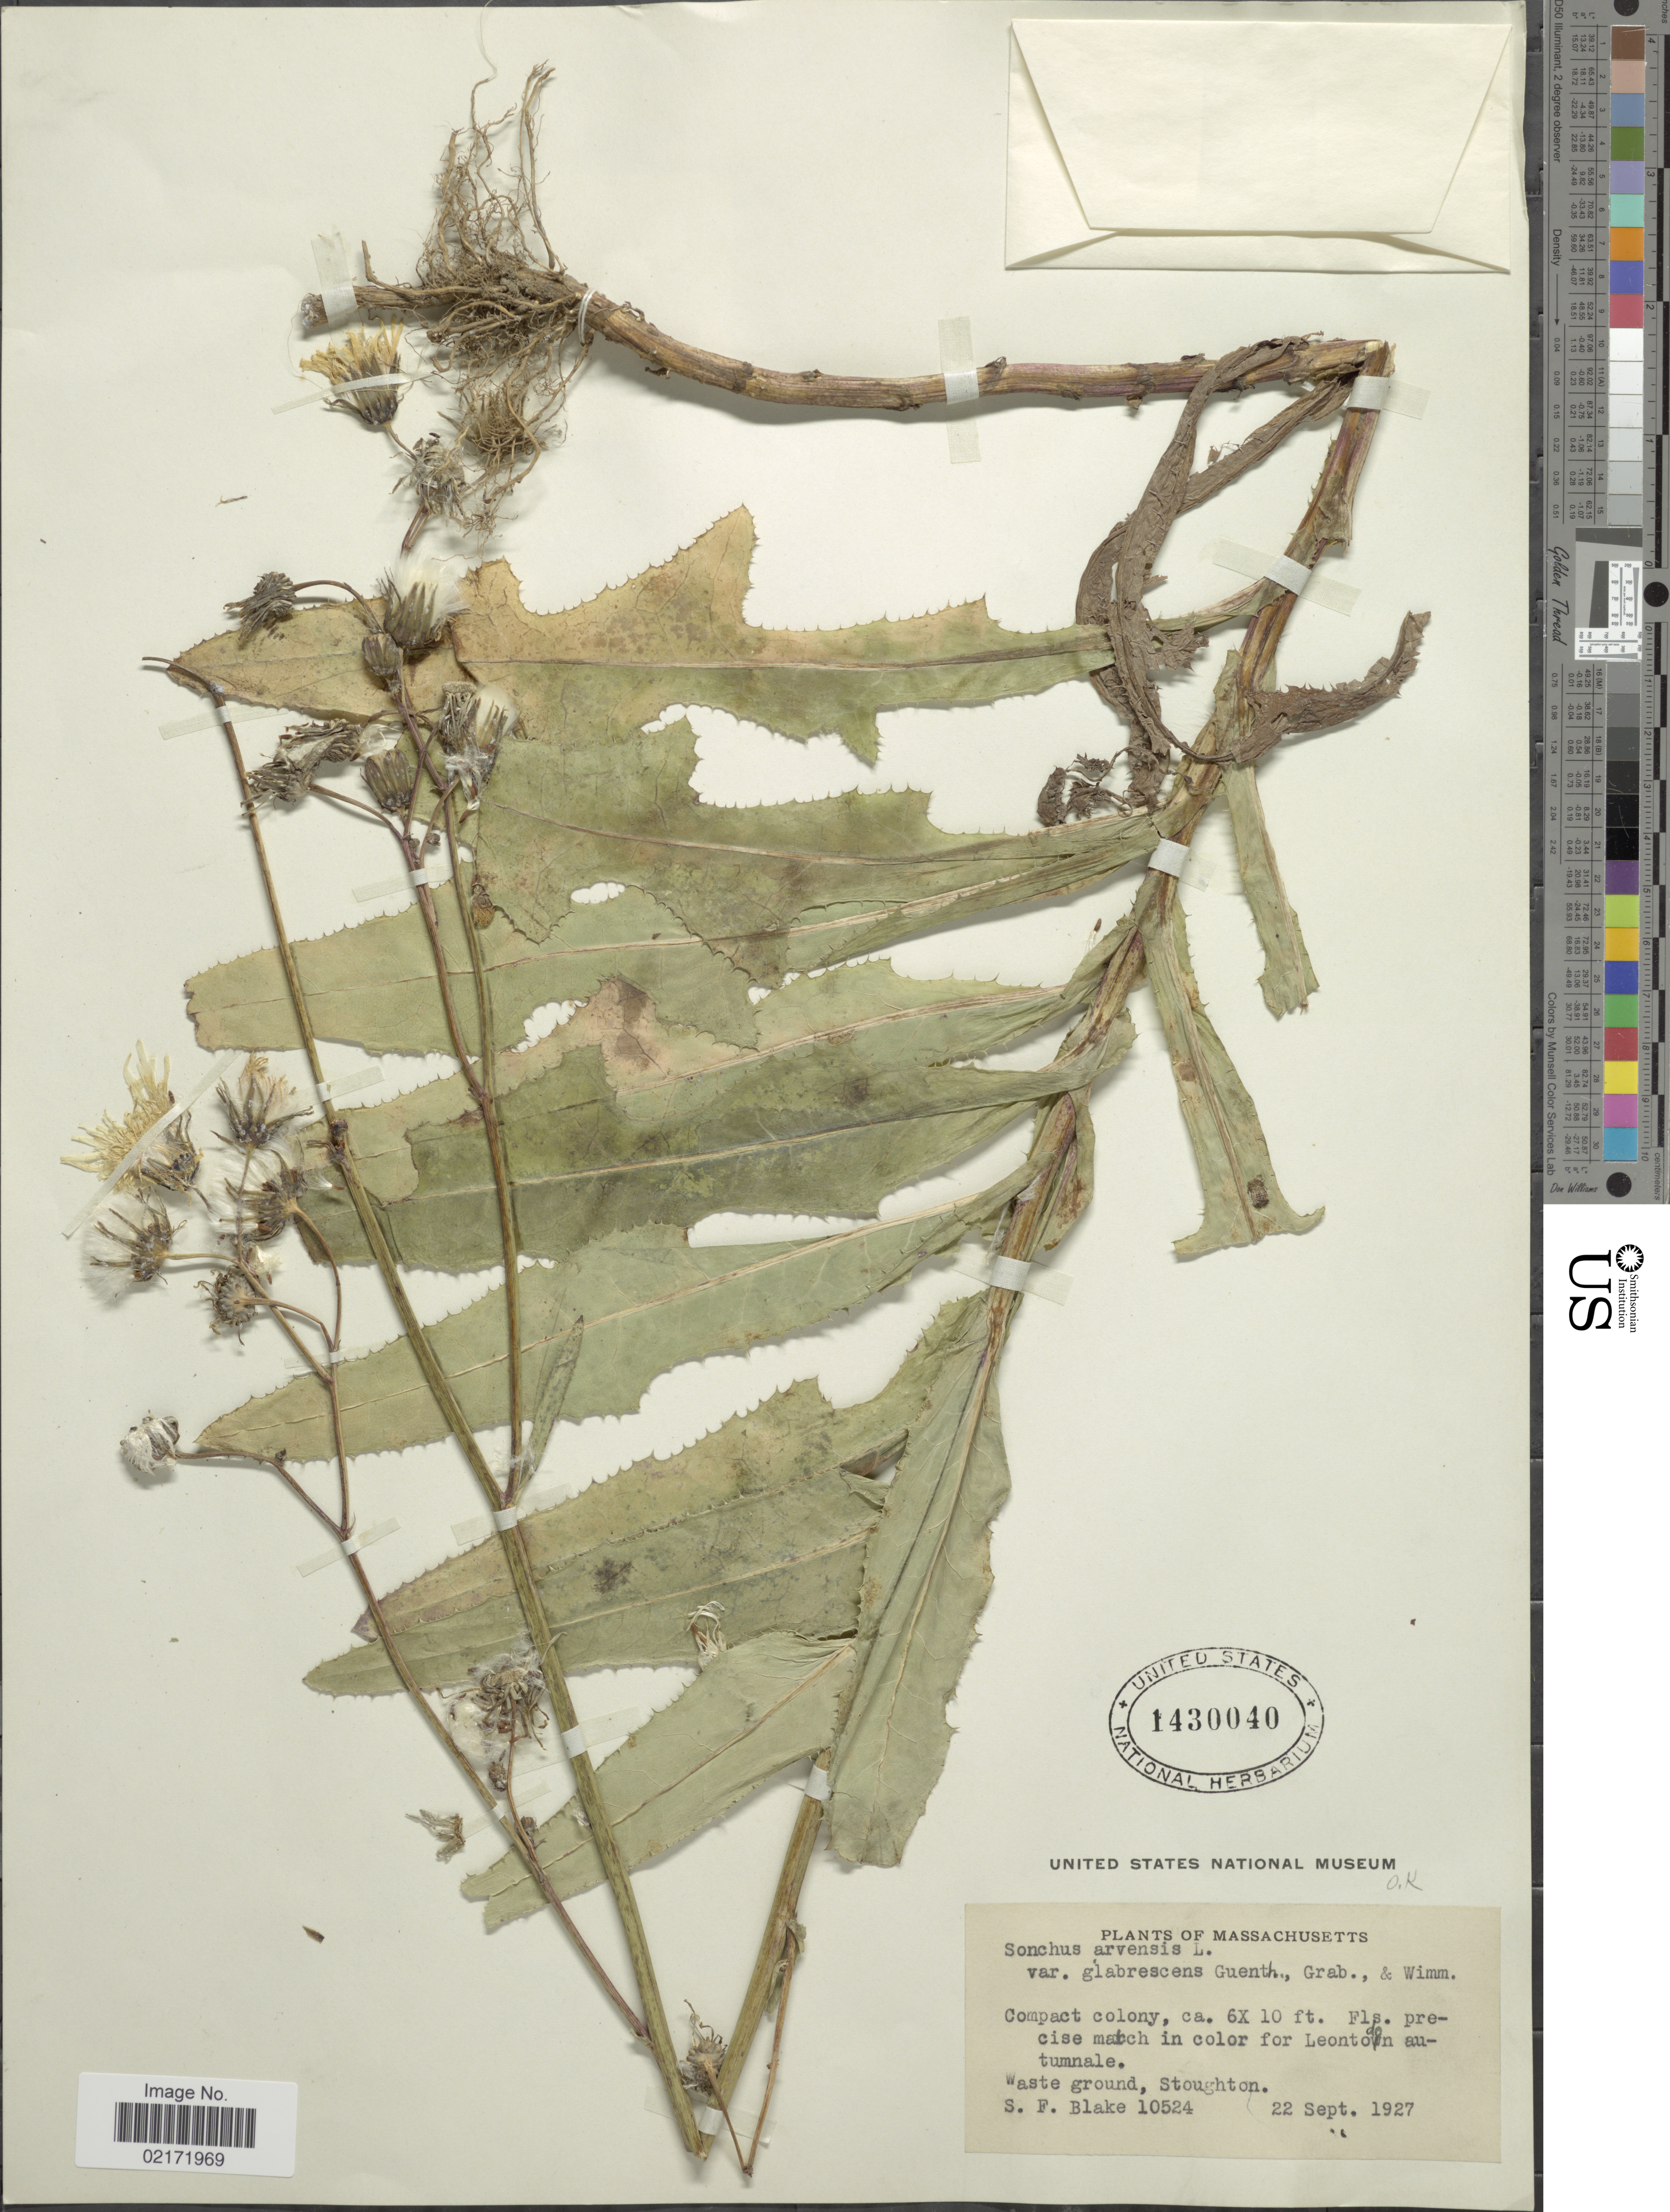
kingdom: Plantae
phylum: Tracheophyta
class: Magnoliopsida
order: Asterales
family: Asteraceae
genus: Sonchus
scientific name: Sonchus arvensis subsp. uliginosus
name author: (M. Bieb.) Nyman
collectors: S. Blake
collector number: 10524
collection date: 1927-09-22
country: United States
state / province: Massachusetts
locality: Compact colony, waste ground, Stoughton.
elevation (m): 186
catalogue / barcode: US 1430040